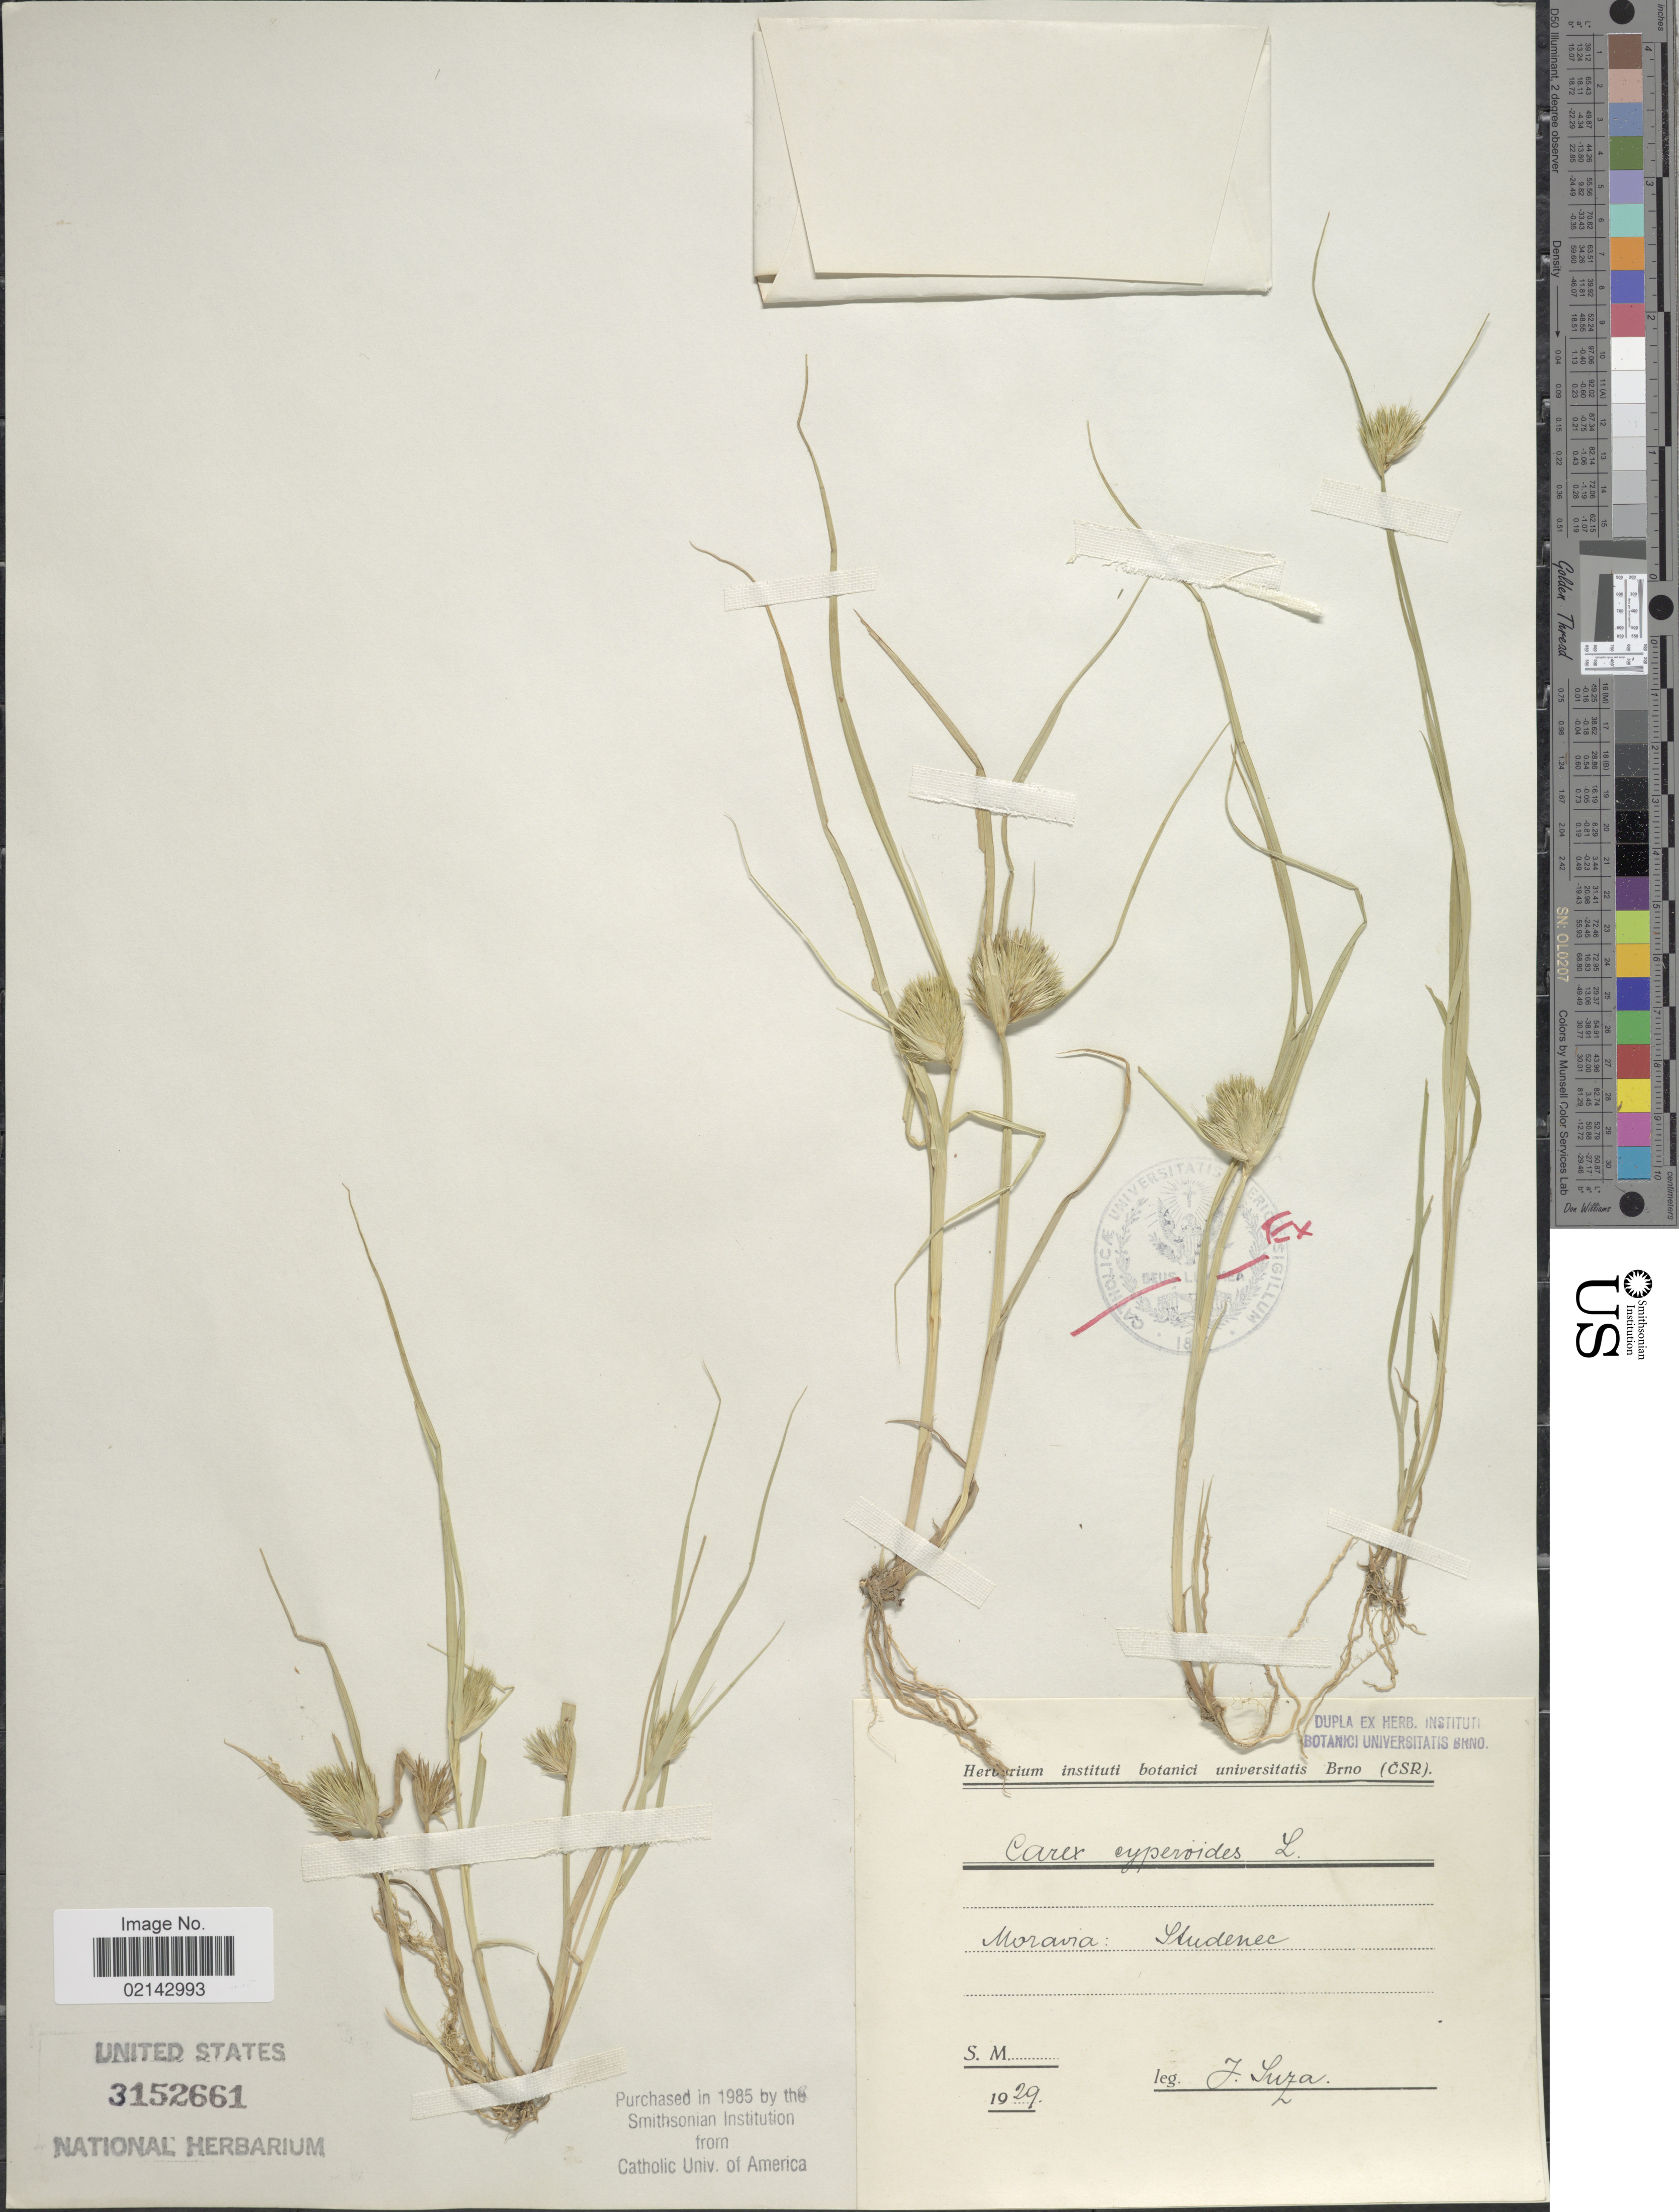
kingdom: Plantae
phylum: Tracheophyta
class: Liliopsida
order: Poales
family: Cyperaceae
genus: Carex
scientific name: Carex bohemica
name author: Schreb.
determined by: Strong, Mark T., (BOT), Smithsonian Institution - National Museum of Natural History (UNITED STATES)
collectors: J. Suza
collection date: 1929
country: Czechia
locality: Moravia: Studenec.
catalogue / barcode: US 3152661